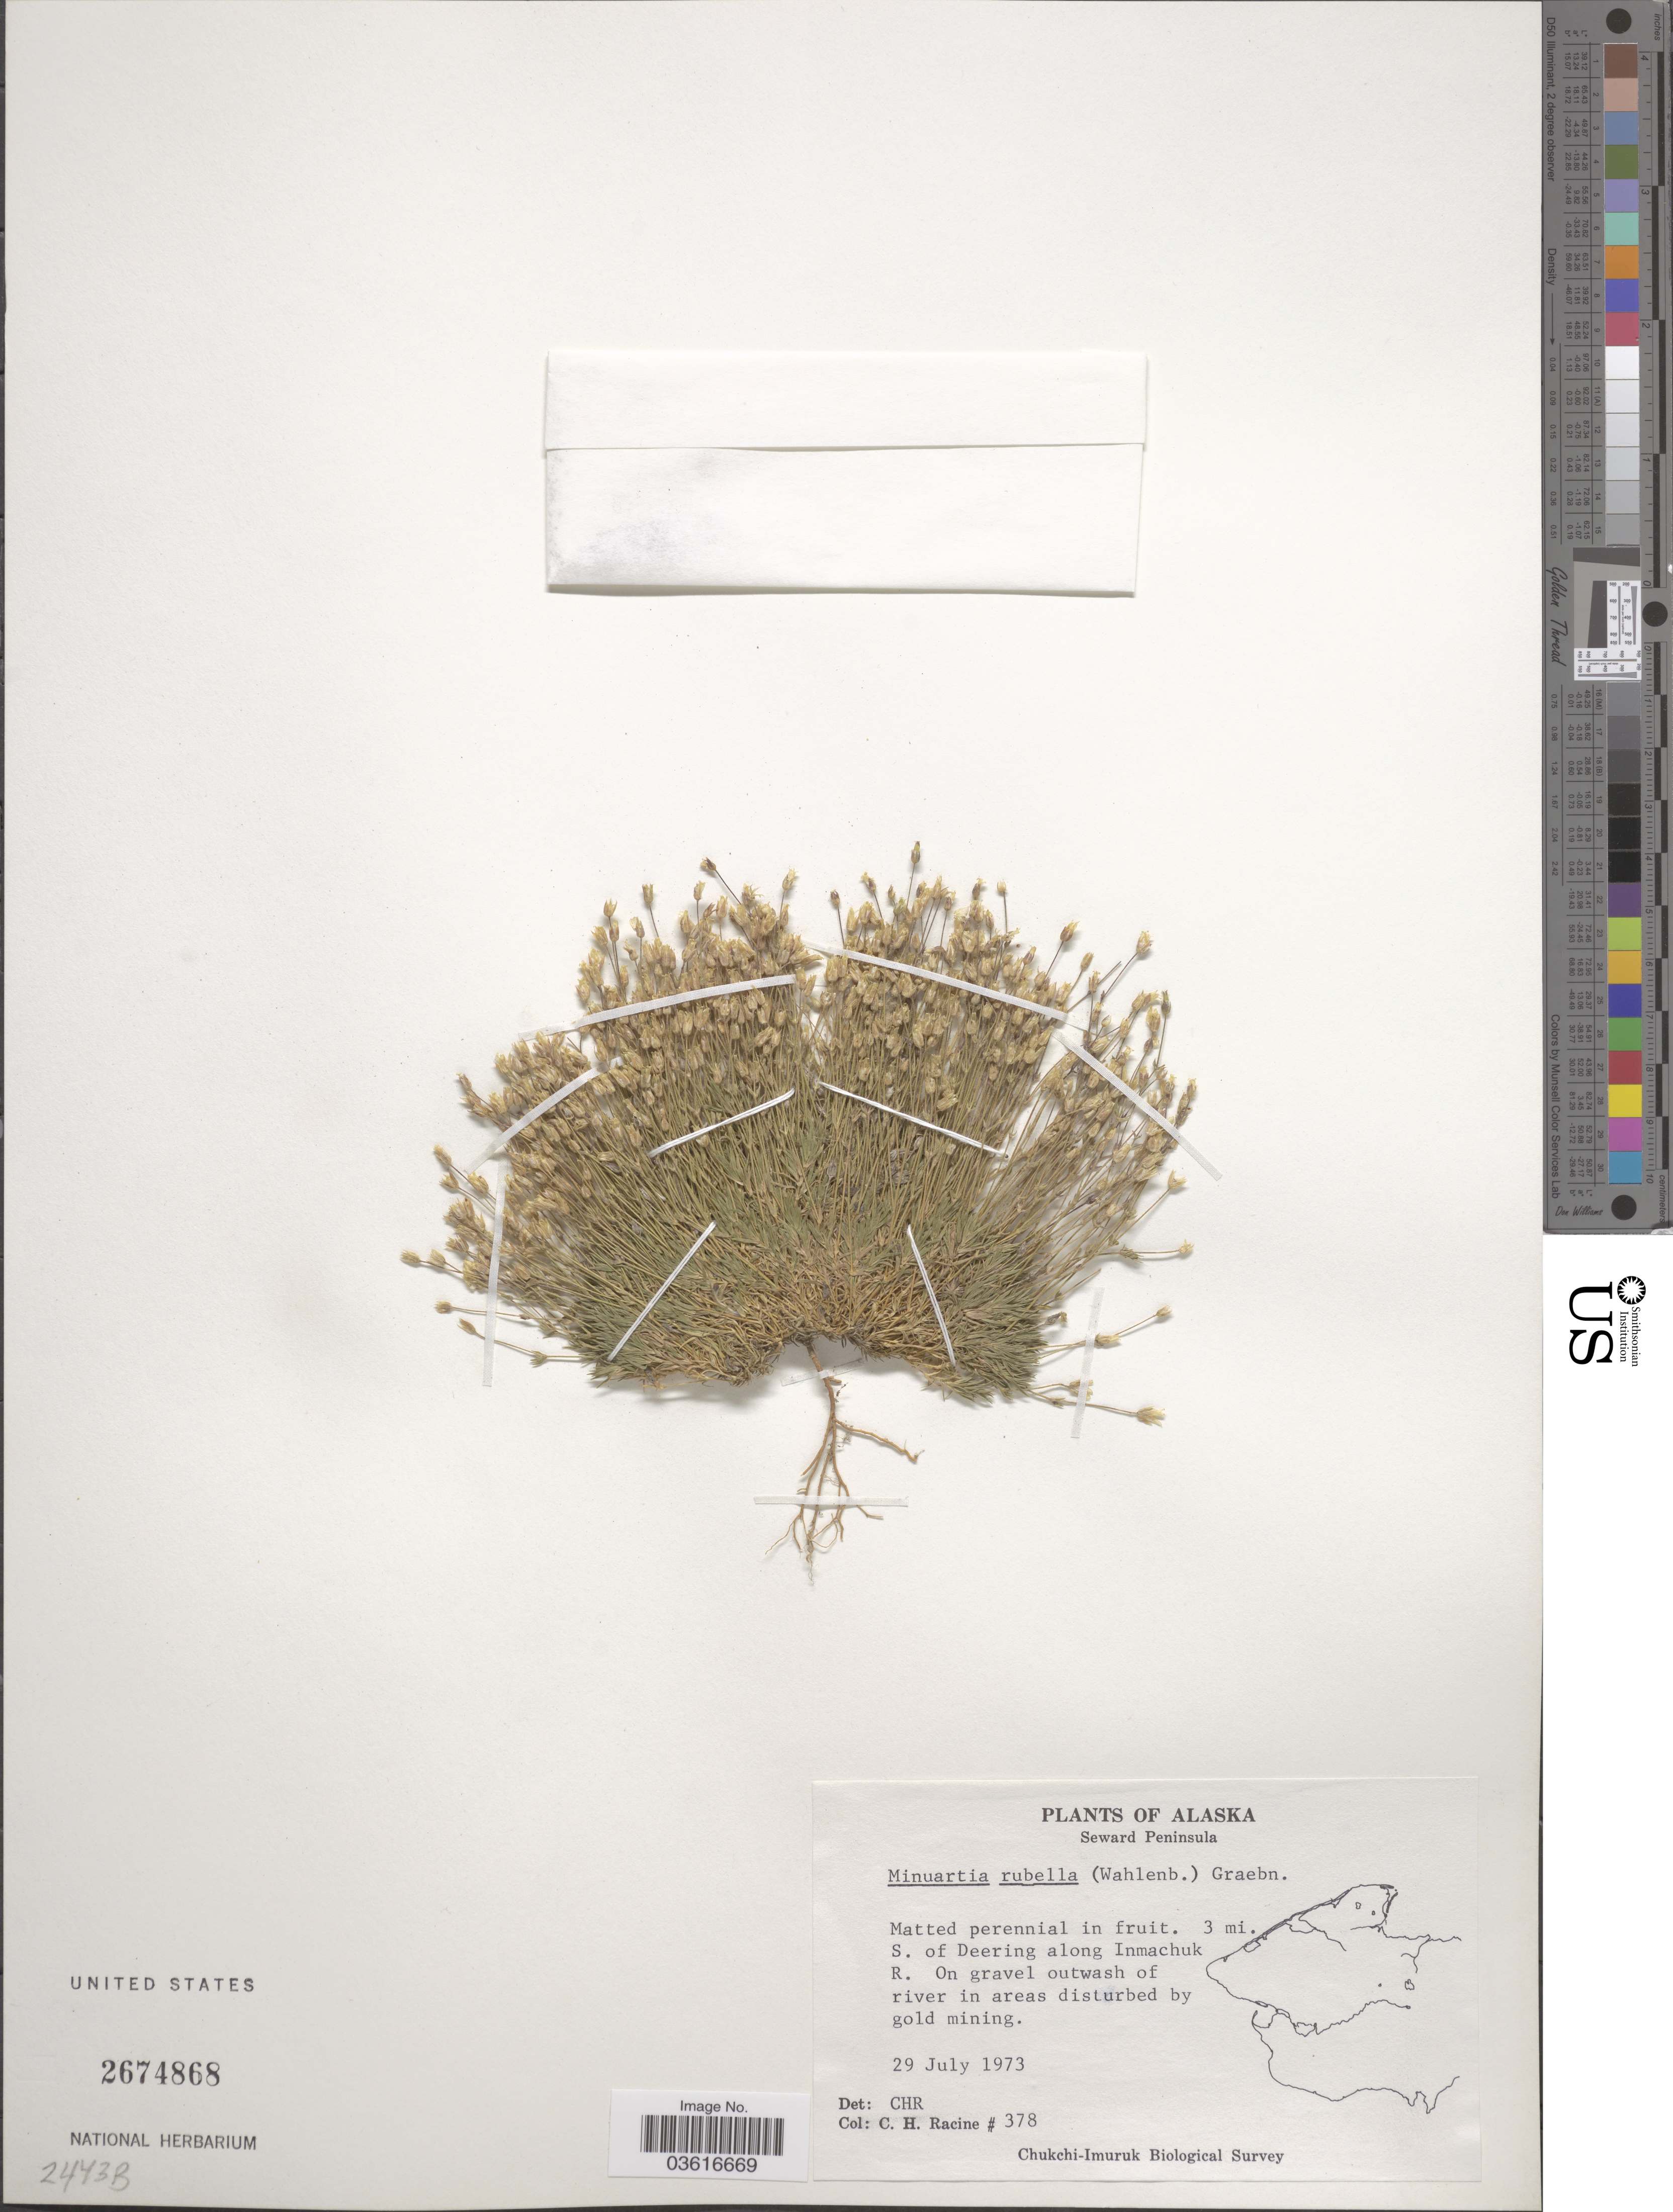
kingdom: Plantae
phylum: Tracheophyta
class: Magnoliopsida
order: Caryophyllales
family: Caryophyllaceae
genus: Minuartia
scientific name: Minuartia rubella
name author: (Wahlenb.) Hiern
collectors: C. Racine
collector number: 378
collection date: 1973-07-29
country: United States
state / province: Alaska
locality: Seward Peninsula. 3 mi. S of Deering along Inmachuk R.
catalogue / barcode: US 2674868